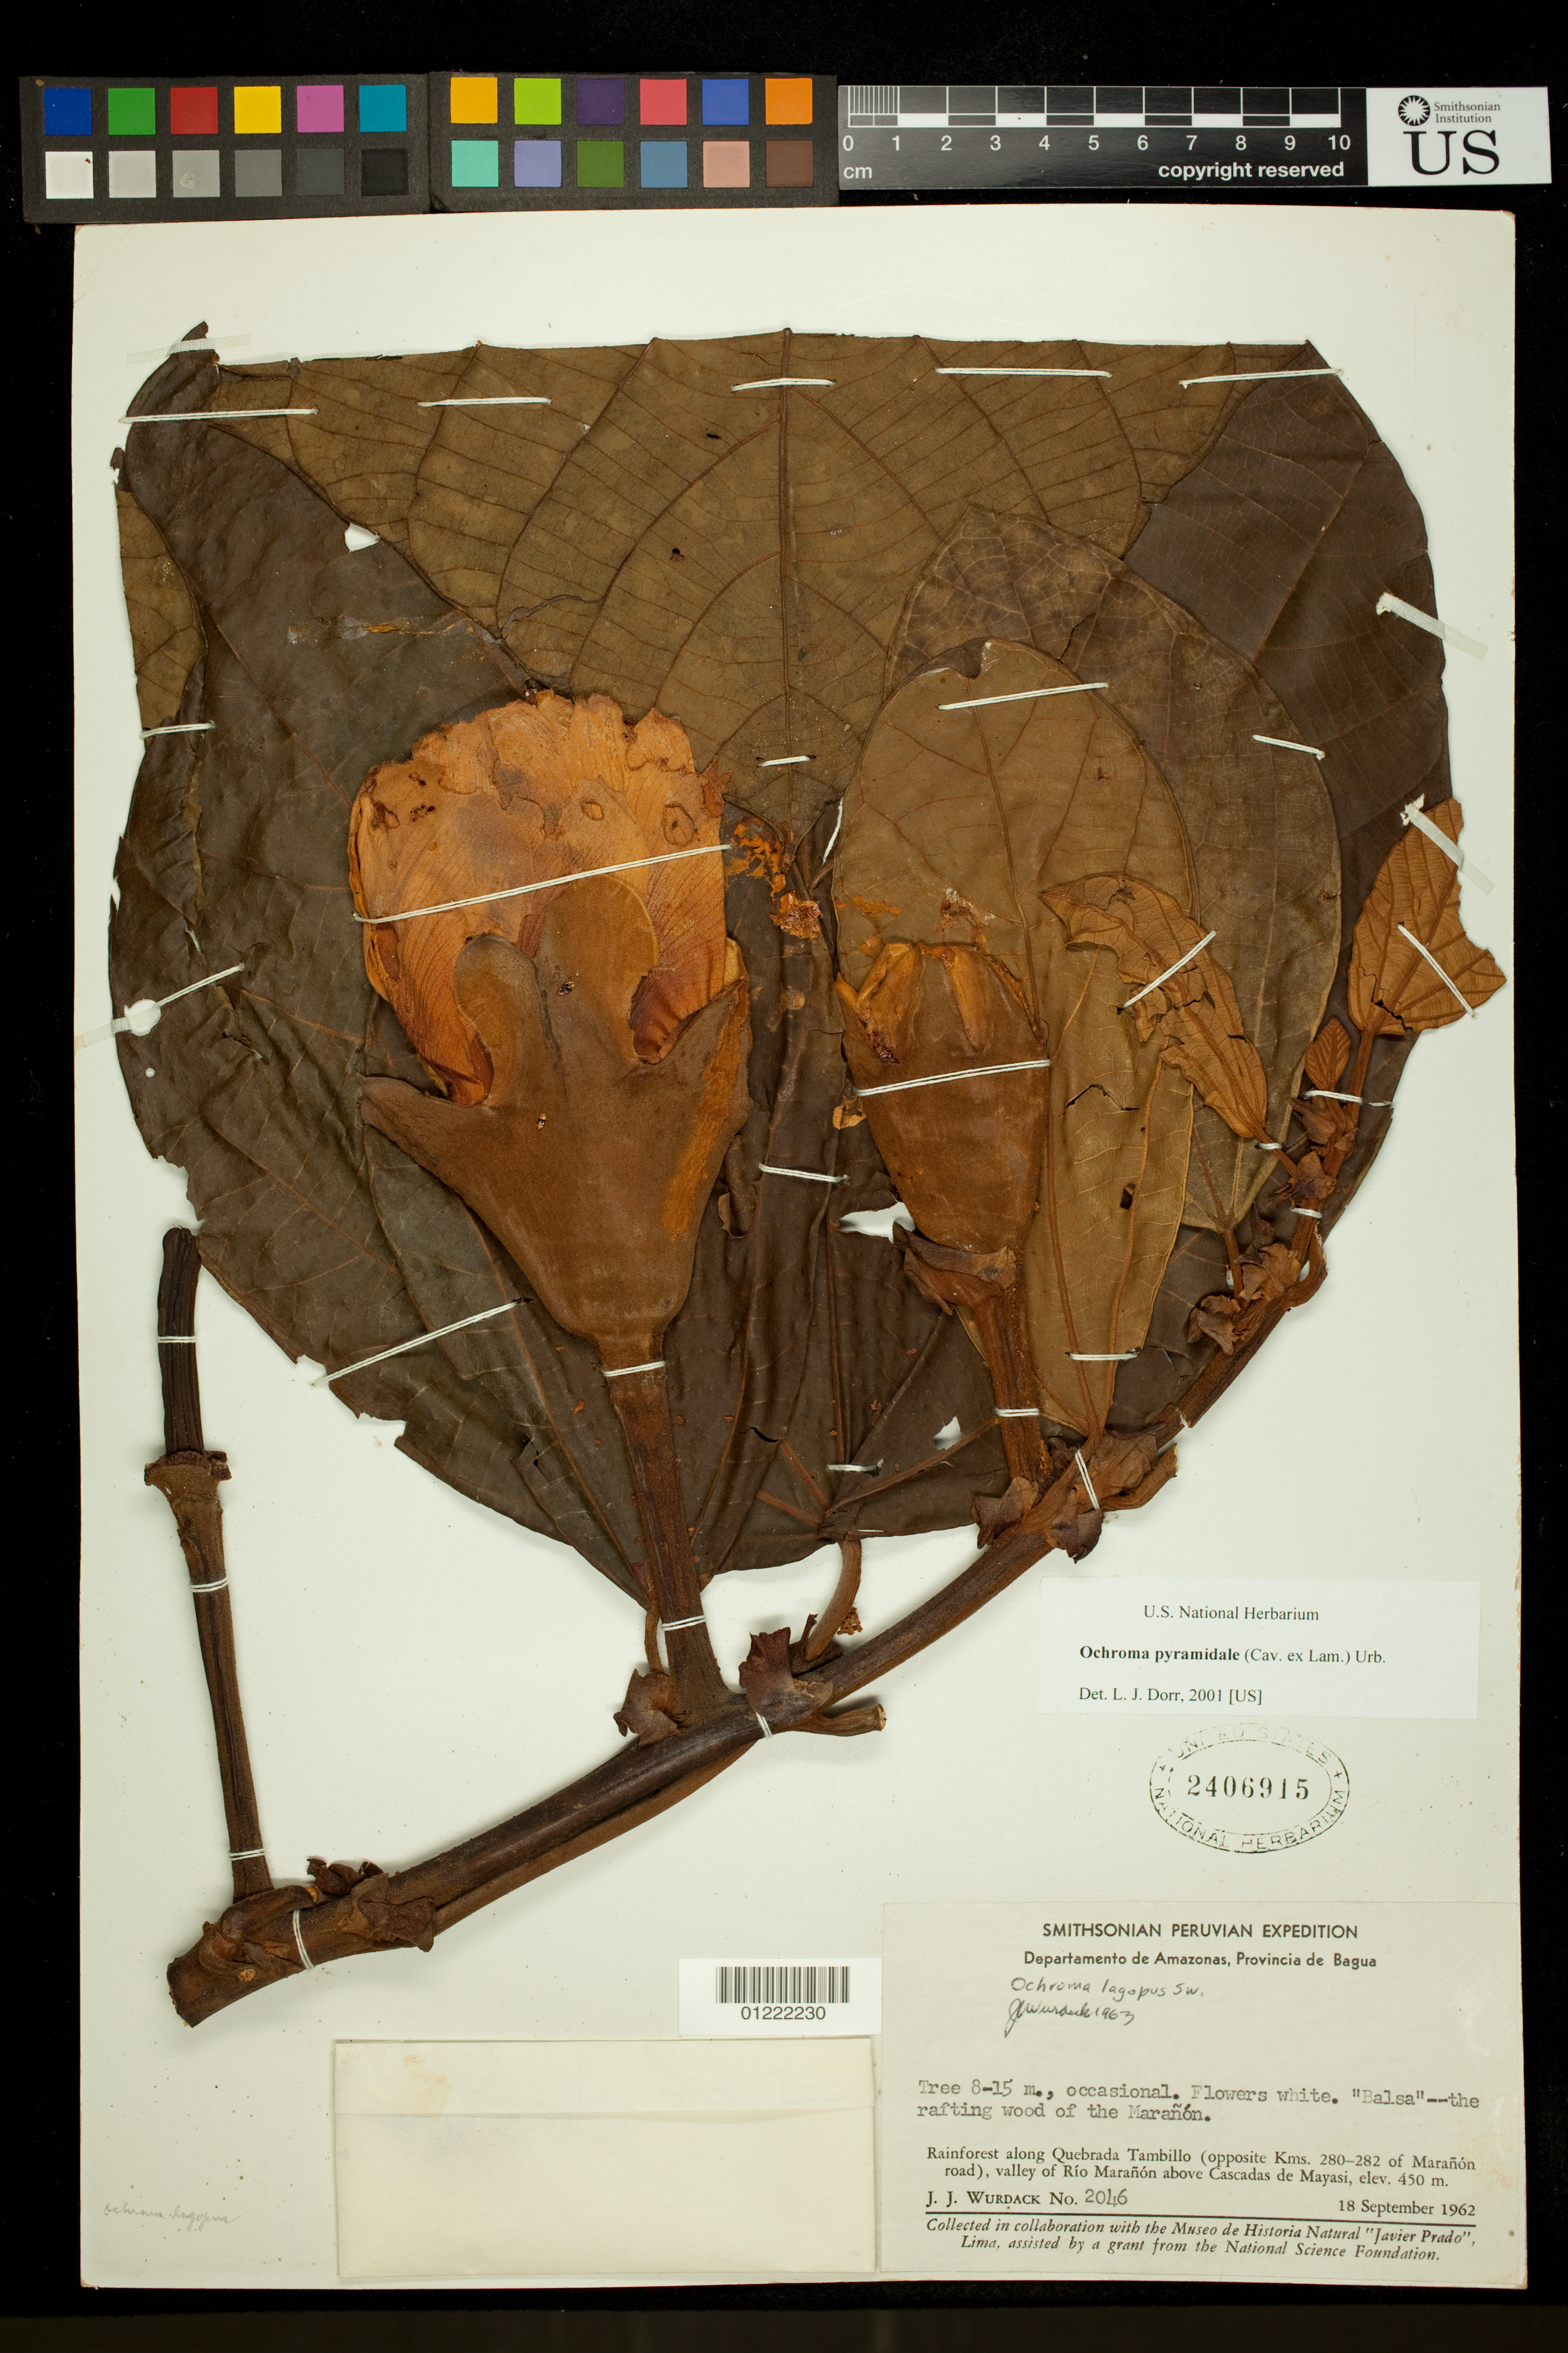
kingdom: Plantae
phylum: Tracheophyta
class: Magnoliopsida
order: Malvales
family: Malvaceae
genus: Ochroma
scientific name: Ochroma pyramidale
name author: (Cav. ex Lam.) Urb.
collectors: J. J. Wurdack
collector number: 2046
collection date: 1962-09-18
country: Peru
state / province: Amazonas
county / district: Bagua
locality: Rainforest along Quebrada Tambillo (opposite Kms. 280-282 of Maranon road) valley of Rio Maranon above Cascadas de Mayasi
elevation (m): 450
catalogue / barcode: US 2406915